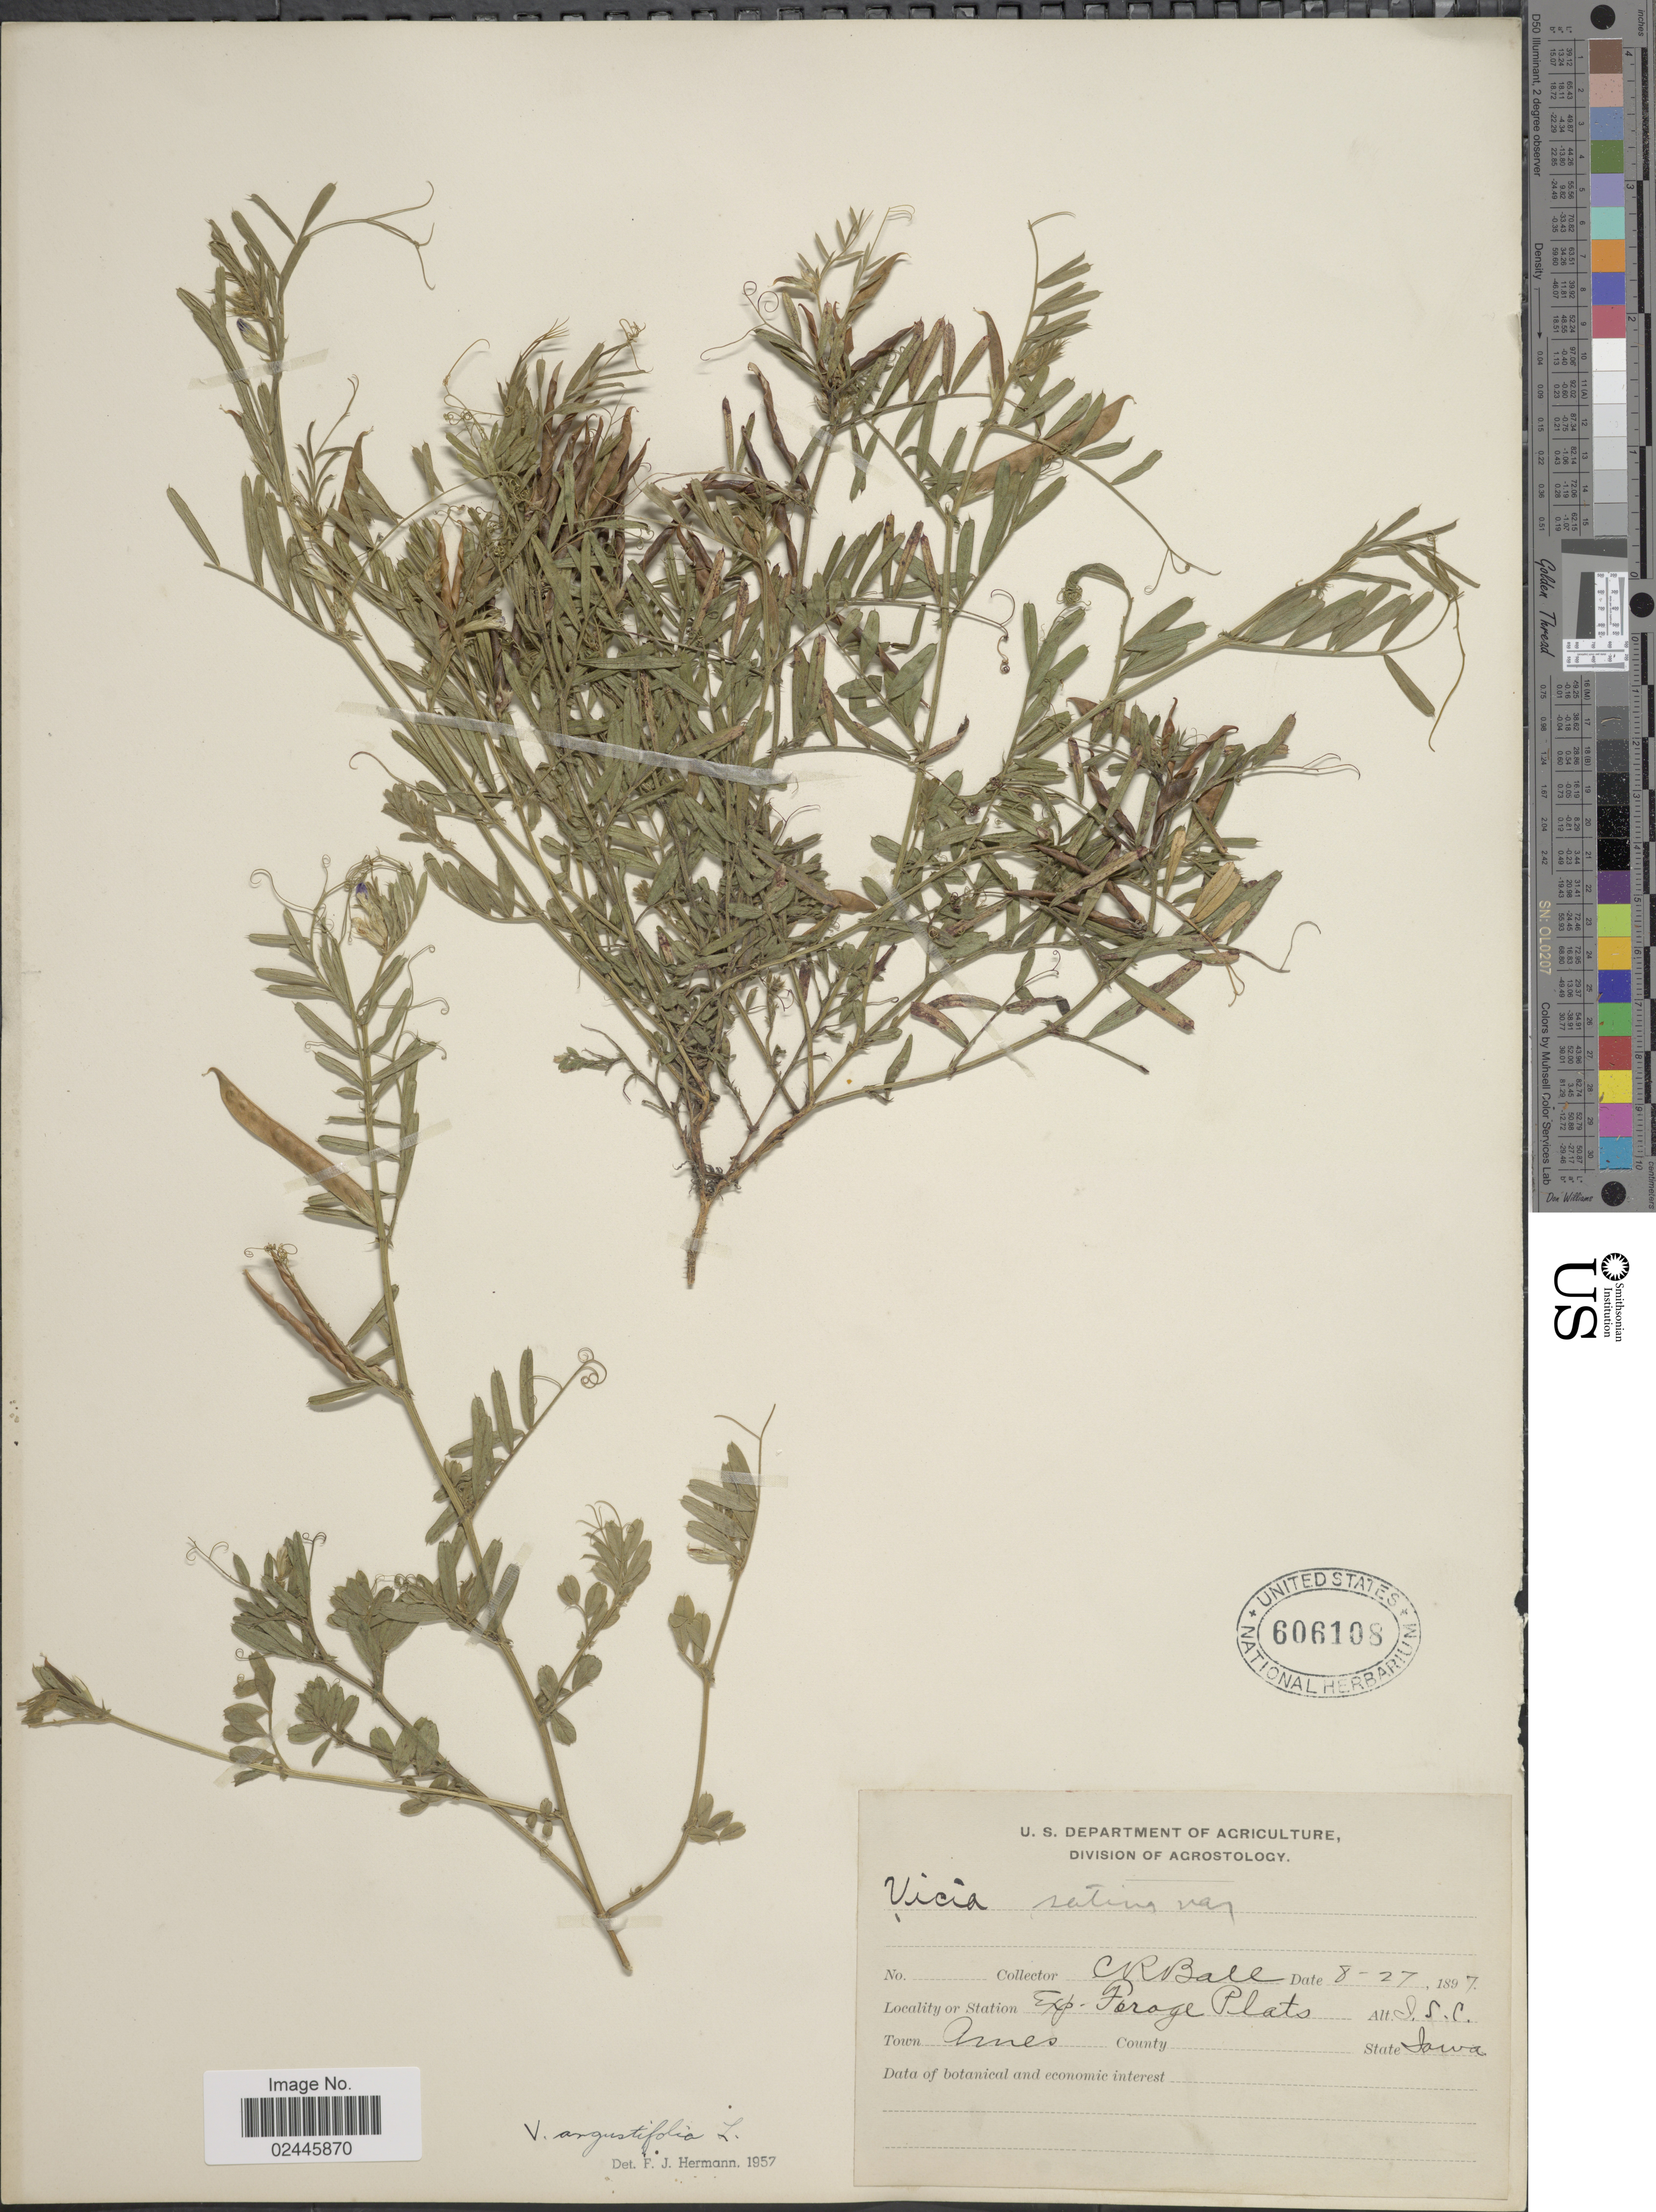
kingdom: Plantae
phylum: Tracheophyta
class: Magnoliopsida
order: Fabales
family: Fabaceae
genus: Vicia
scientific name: Vicia angustifolia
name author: L.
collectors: C. R. Ball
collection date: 1897-08-27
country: United States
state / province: Iowa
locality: Exp. Forage Plats, State Iowa, Town Ames.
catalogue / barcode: US 606108